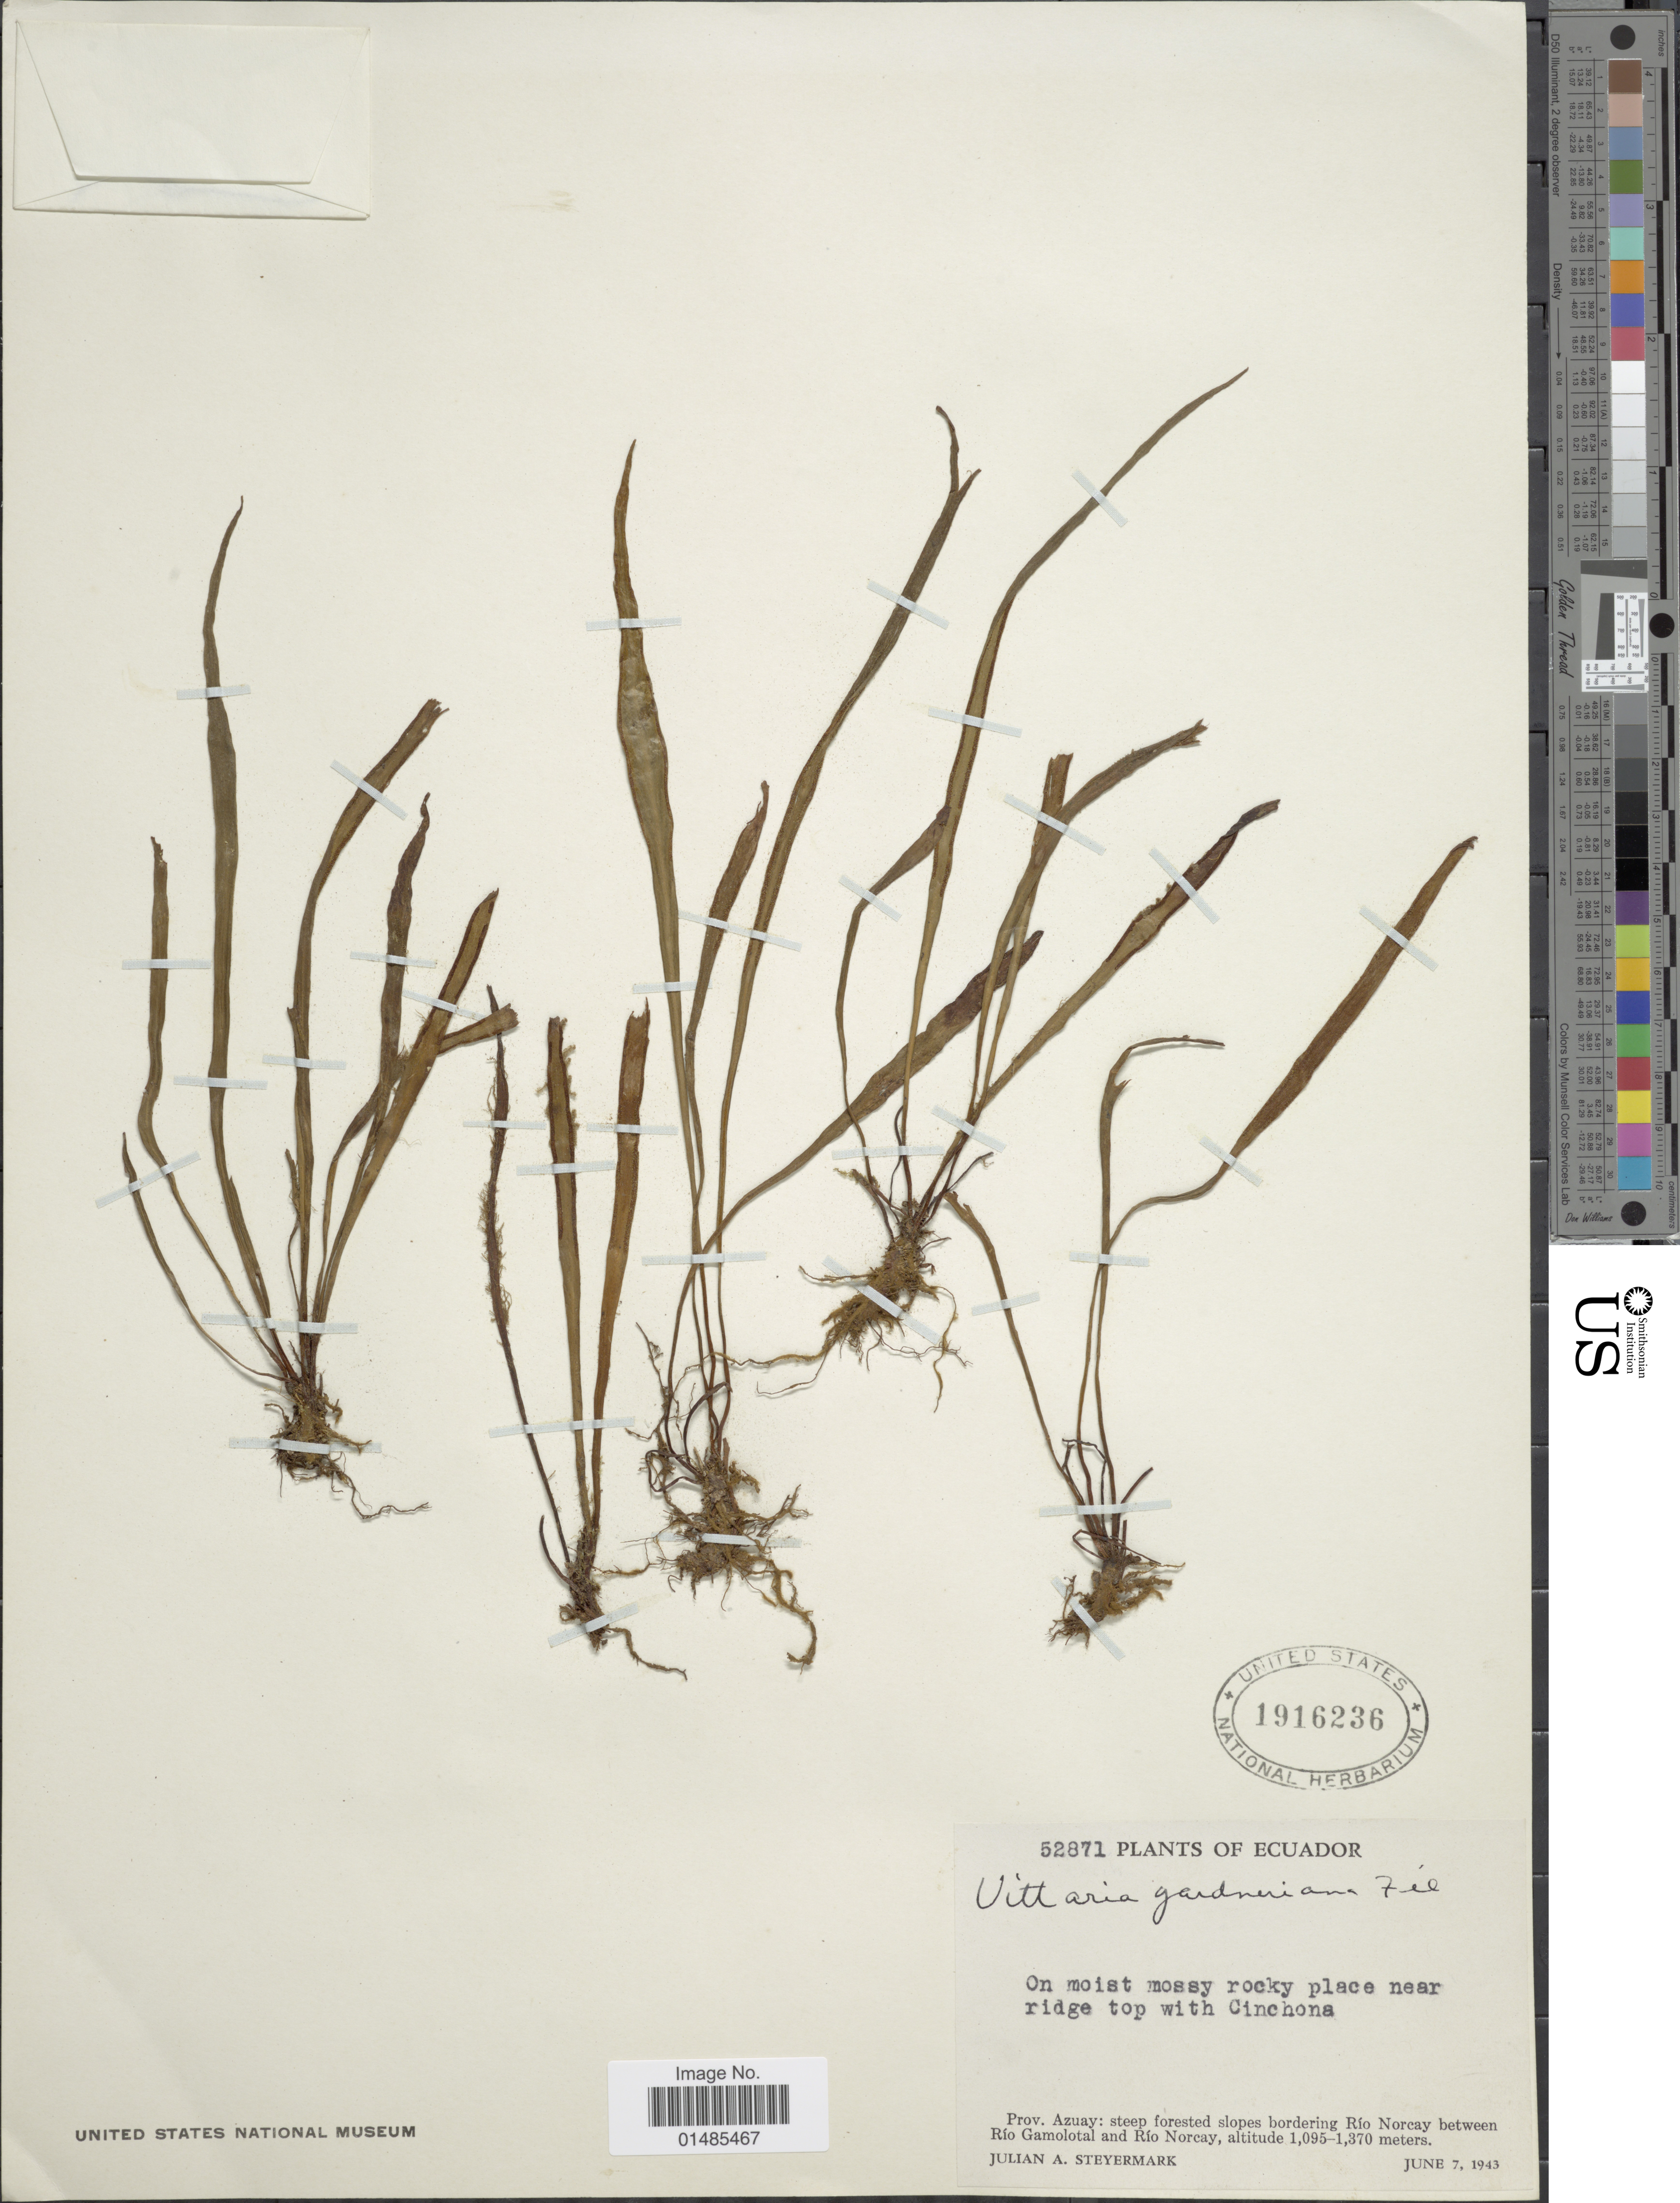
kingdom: Plantae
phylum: Tracheophyta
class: Polypodiopsida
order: Polypodiales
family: Pteridaceae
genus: Radiovittaria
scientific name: Radiovittaria gardneriana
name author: (Fée) E.H. Crane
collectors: J. Steyermark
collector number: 52871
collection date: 1943-06-07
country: Ecuador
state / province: Azuay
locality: Steep forested slopes bordering Río Norcay between Río Gamolotal and Río Norcay.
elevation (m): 1095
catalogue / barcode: US 1916236